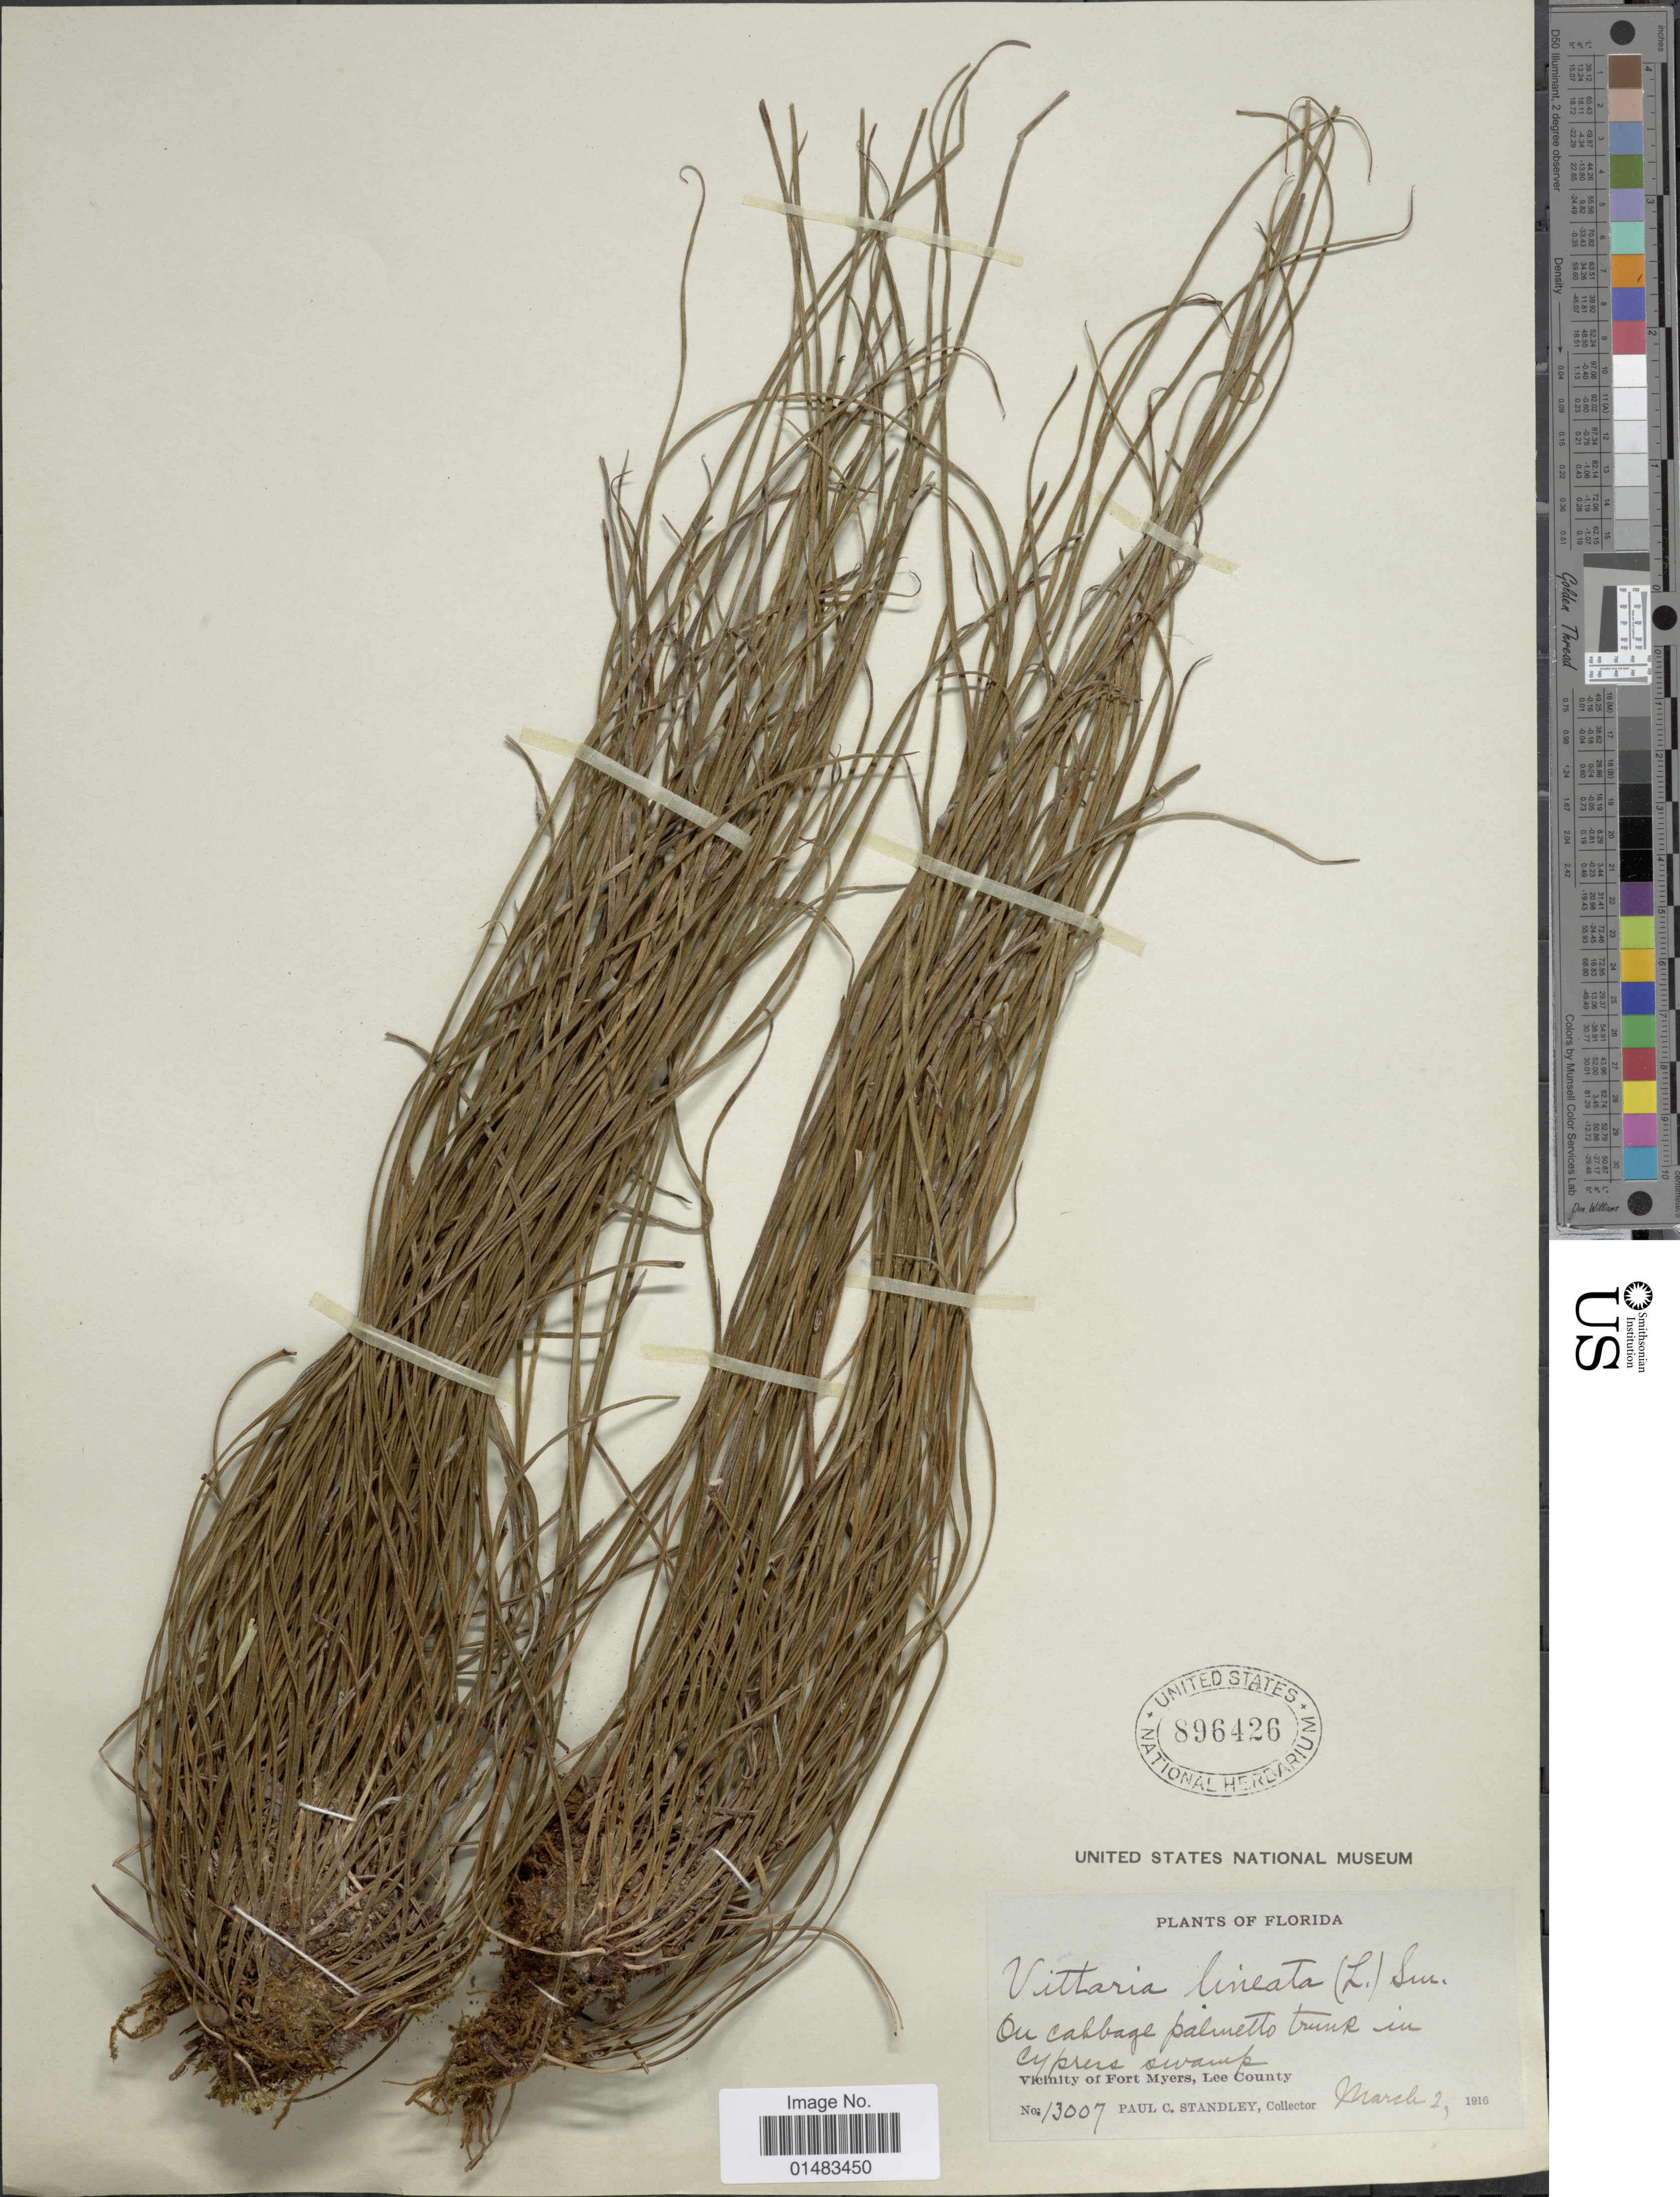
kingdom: Plantae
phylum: Tracheophyta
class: Polypodiopsida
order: Polypodiales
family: Pteridaceae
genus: Vittaria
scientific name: Vittaria lineata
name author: (L.) Sm.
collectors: P. C. Standley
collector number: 13007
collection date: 1916-03-02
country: United States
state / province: Florida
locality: Plants of Florida. On cabbage palmetto trunk in Cypres swamp, vicinity of Fort Myers, Lee County.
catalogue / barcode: US 896426